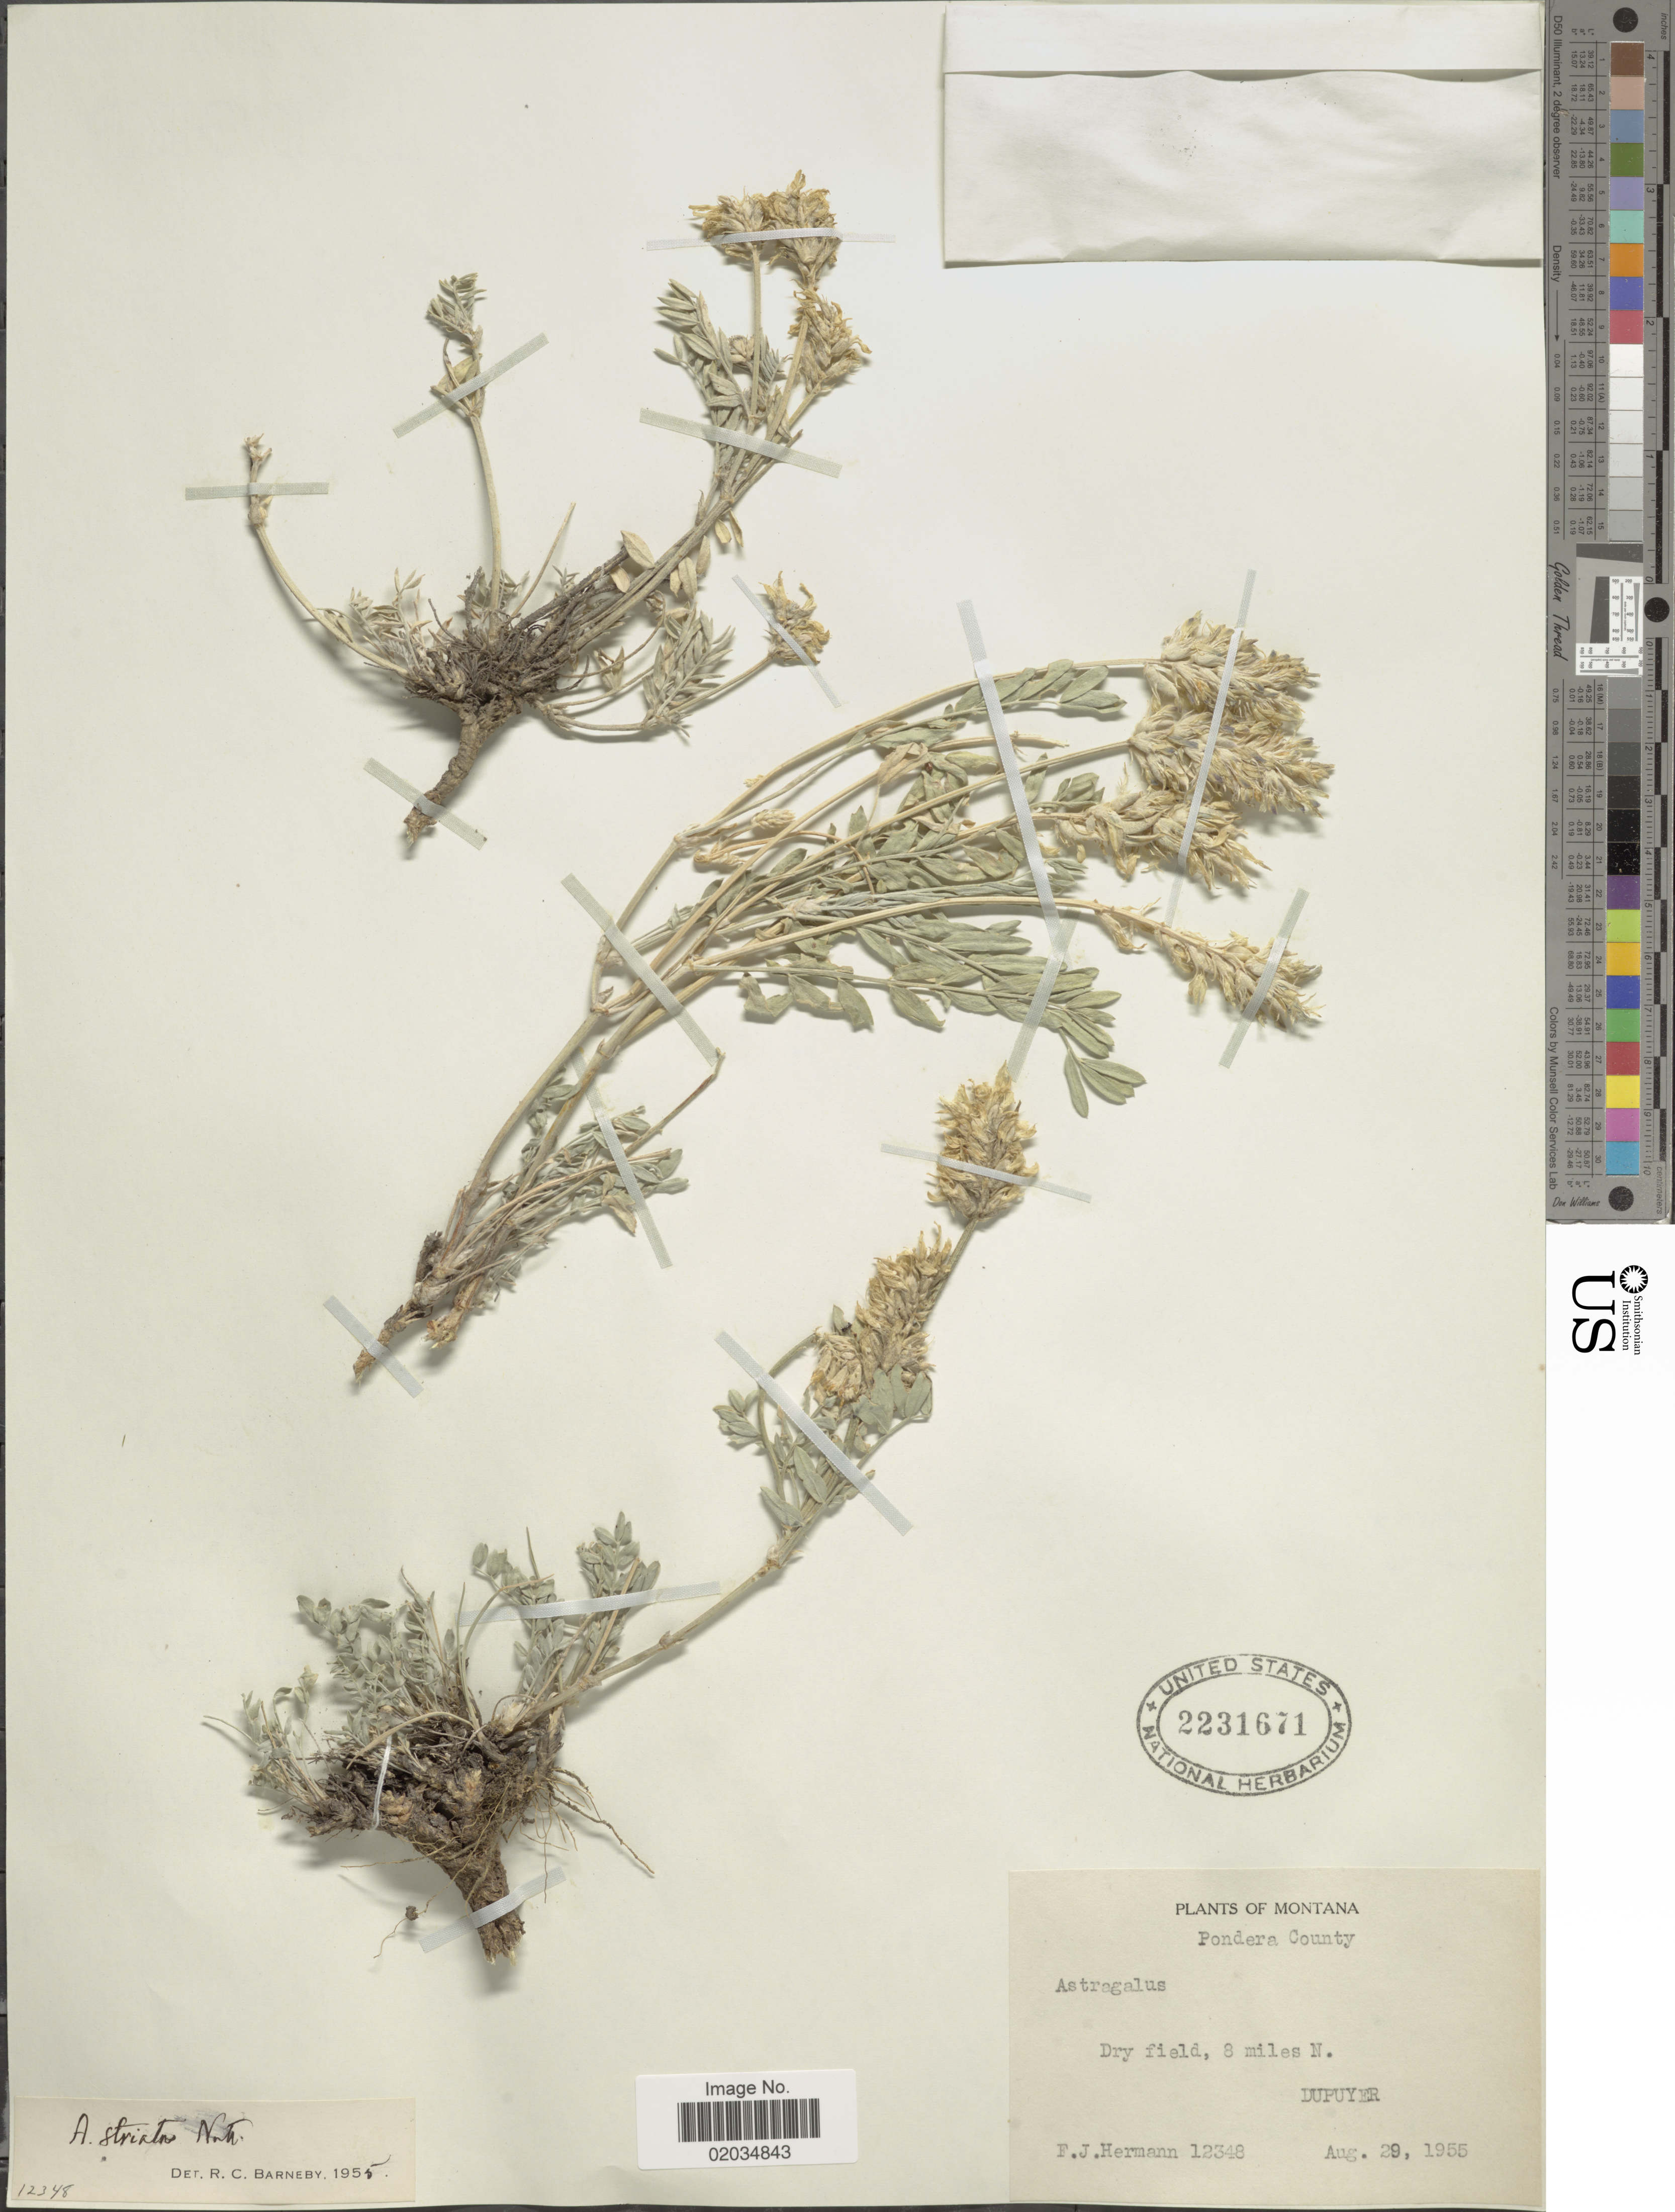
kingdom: Plantae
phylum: Tracheophyta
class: Magnoliopsida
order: Fabales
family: Fabaceae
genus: Astragalus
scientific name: Astragalus striatus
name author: Nutt.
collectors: F. J. Hermann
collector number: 12348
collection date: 1955-08-29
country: United States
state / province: Montana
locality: Pondera County. 8 miles N. Dupuyer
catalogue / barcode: US 2231671